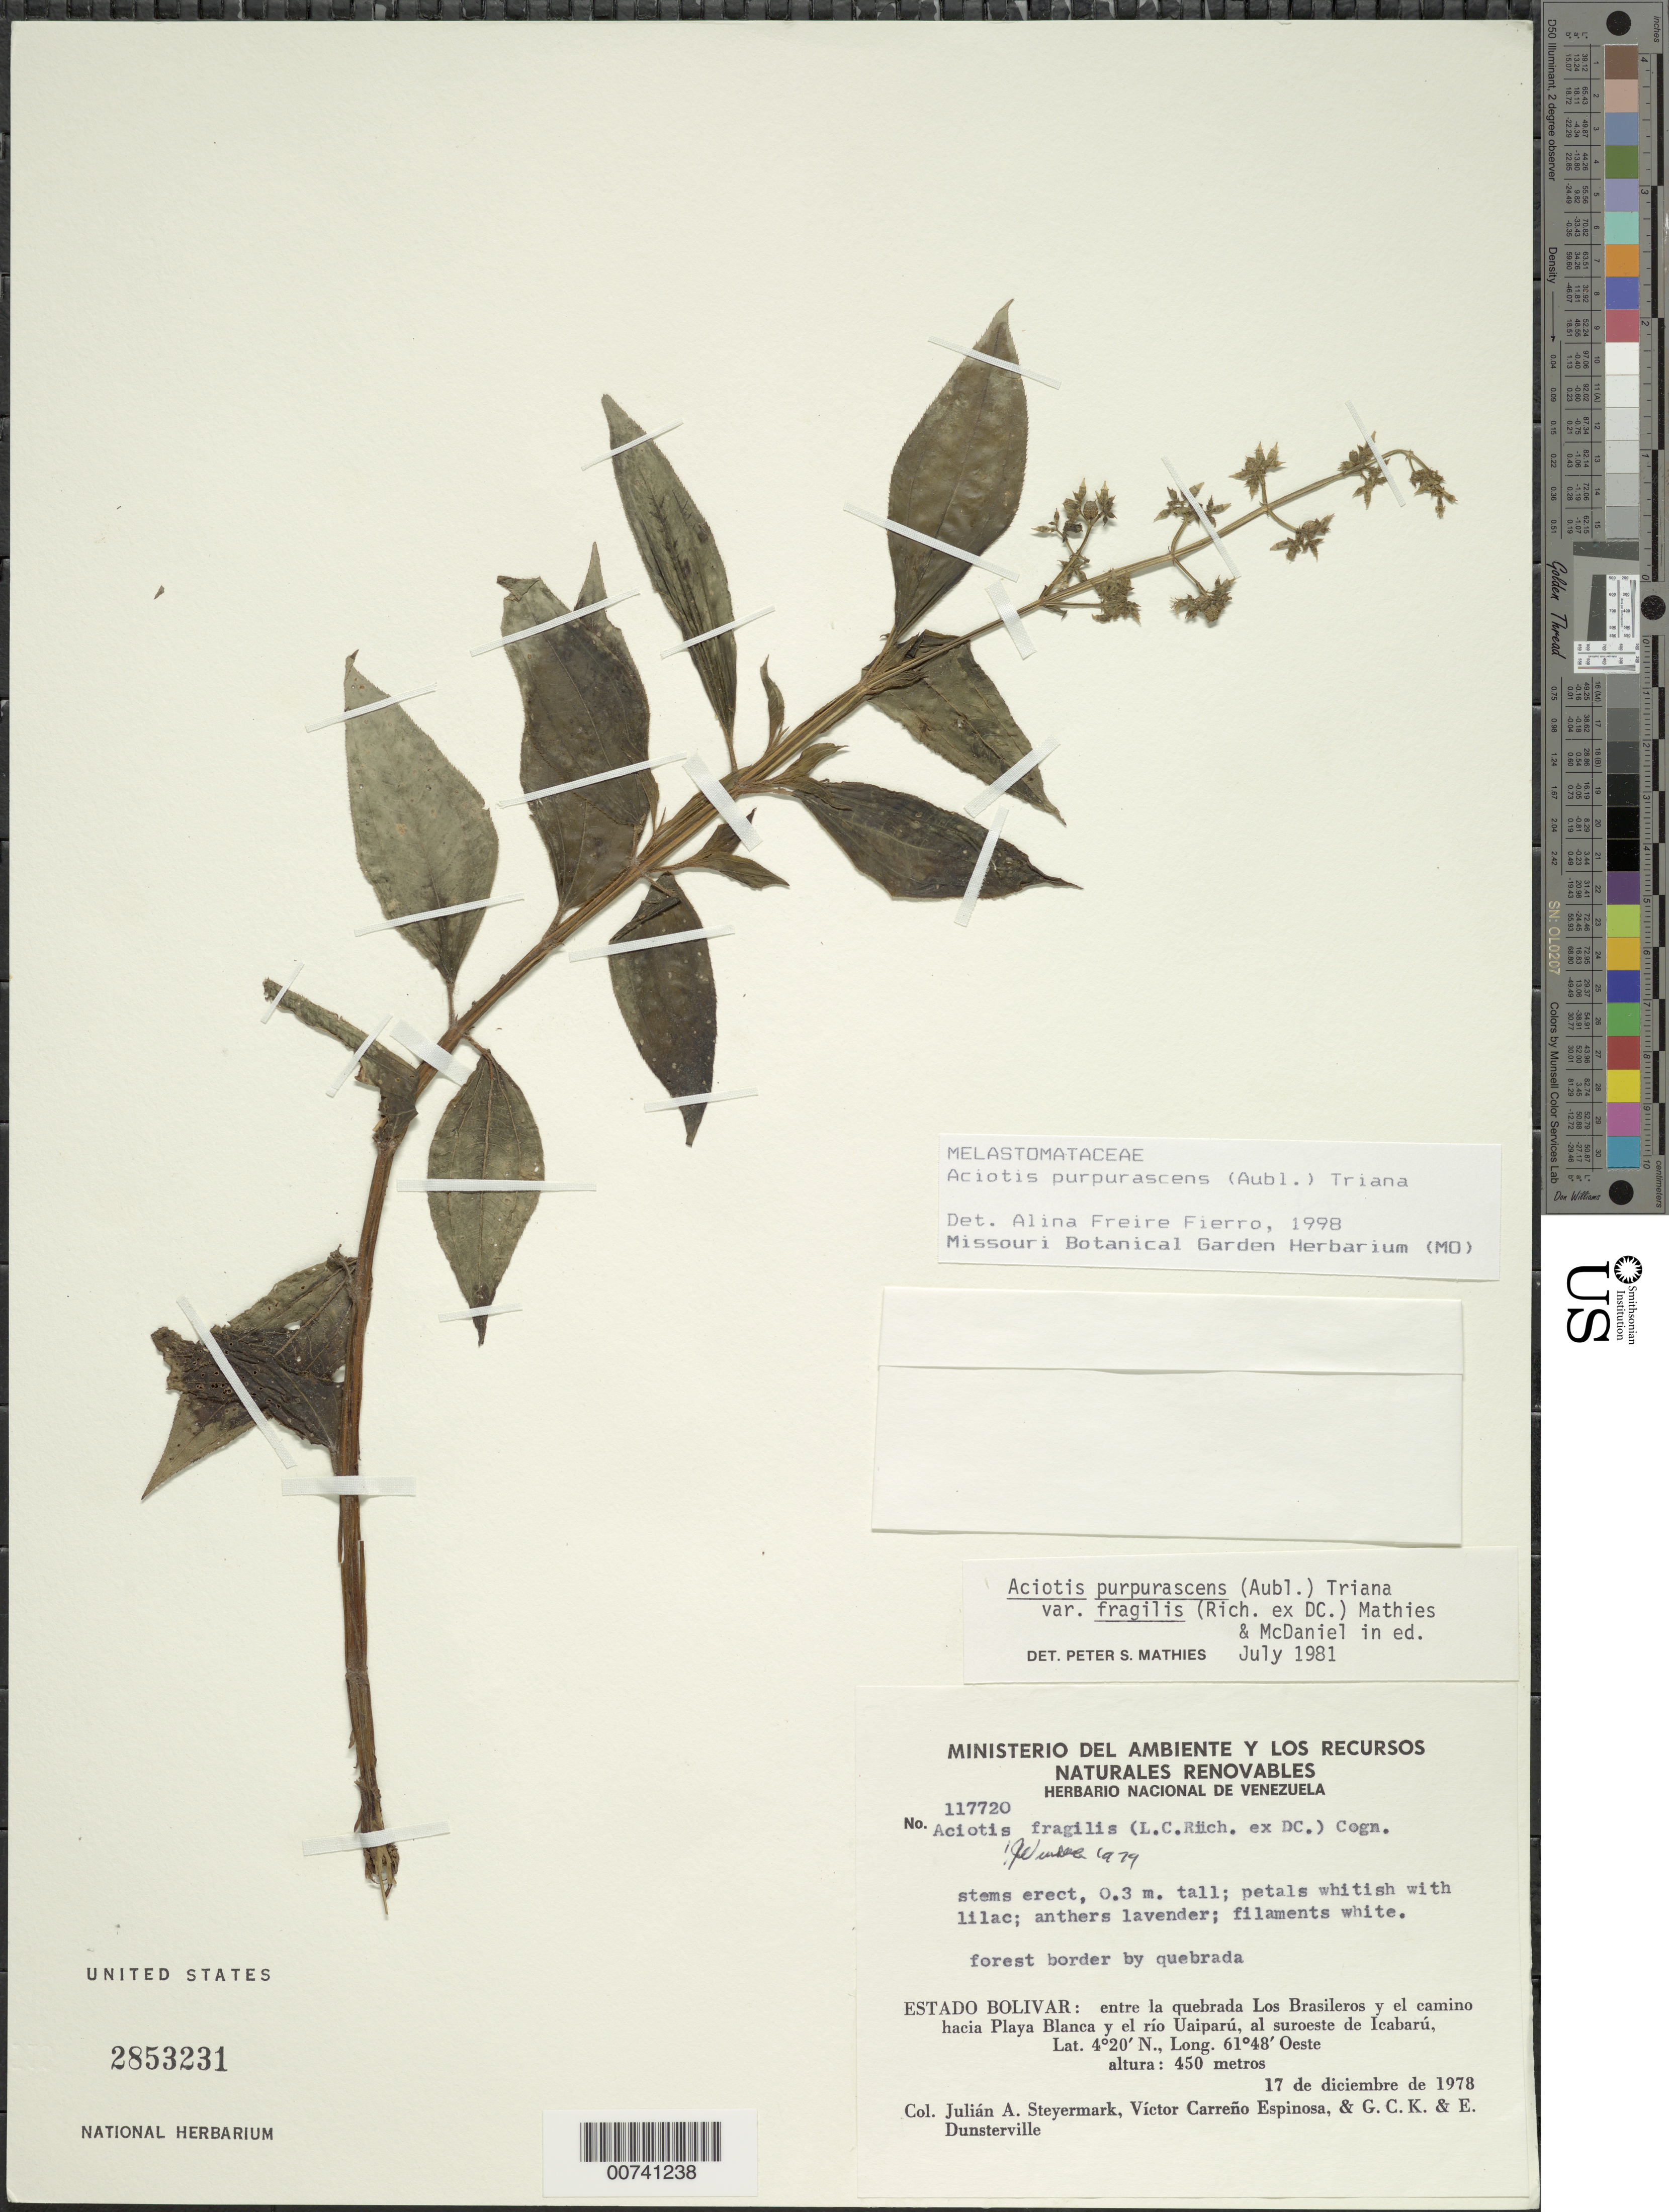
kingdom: Plantae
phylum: Tracheophyta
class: Magnoliopsida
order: Myrtales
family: Melastomataceae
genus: Aciotis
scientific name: Aciotis purpurascens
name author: (Aubl.) Triana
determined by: Freire-Fierro, A.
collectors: J. Steyermark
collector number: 117720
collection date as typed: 17-Dec-78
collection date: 1978-12-17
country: Venezuela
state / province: Bolívar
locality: Quebrada Los Brasileros a el camino hacia Playa Blanca y el río Uaiparú; al suroeste de Icabarú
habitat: Forest border by quebrada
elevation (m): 450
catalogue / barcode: US 2853231